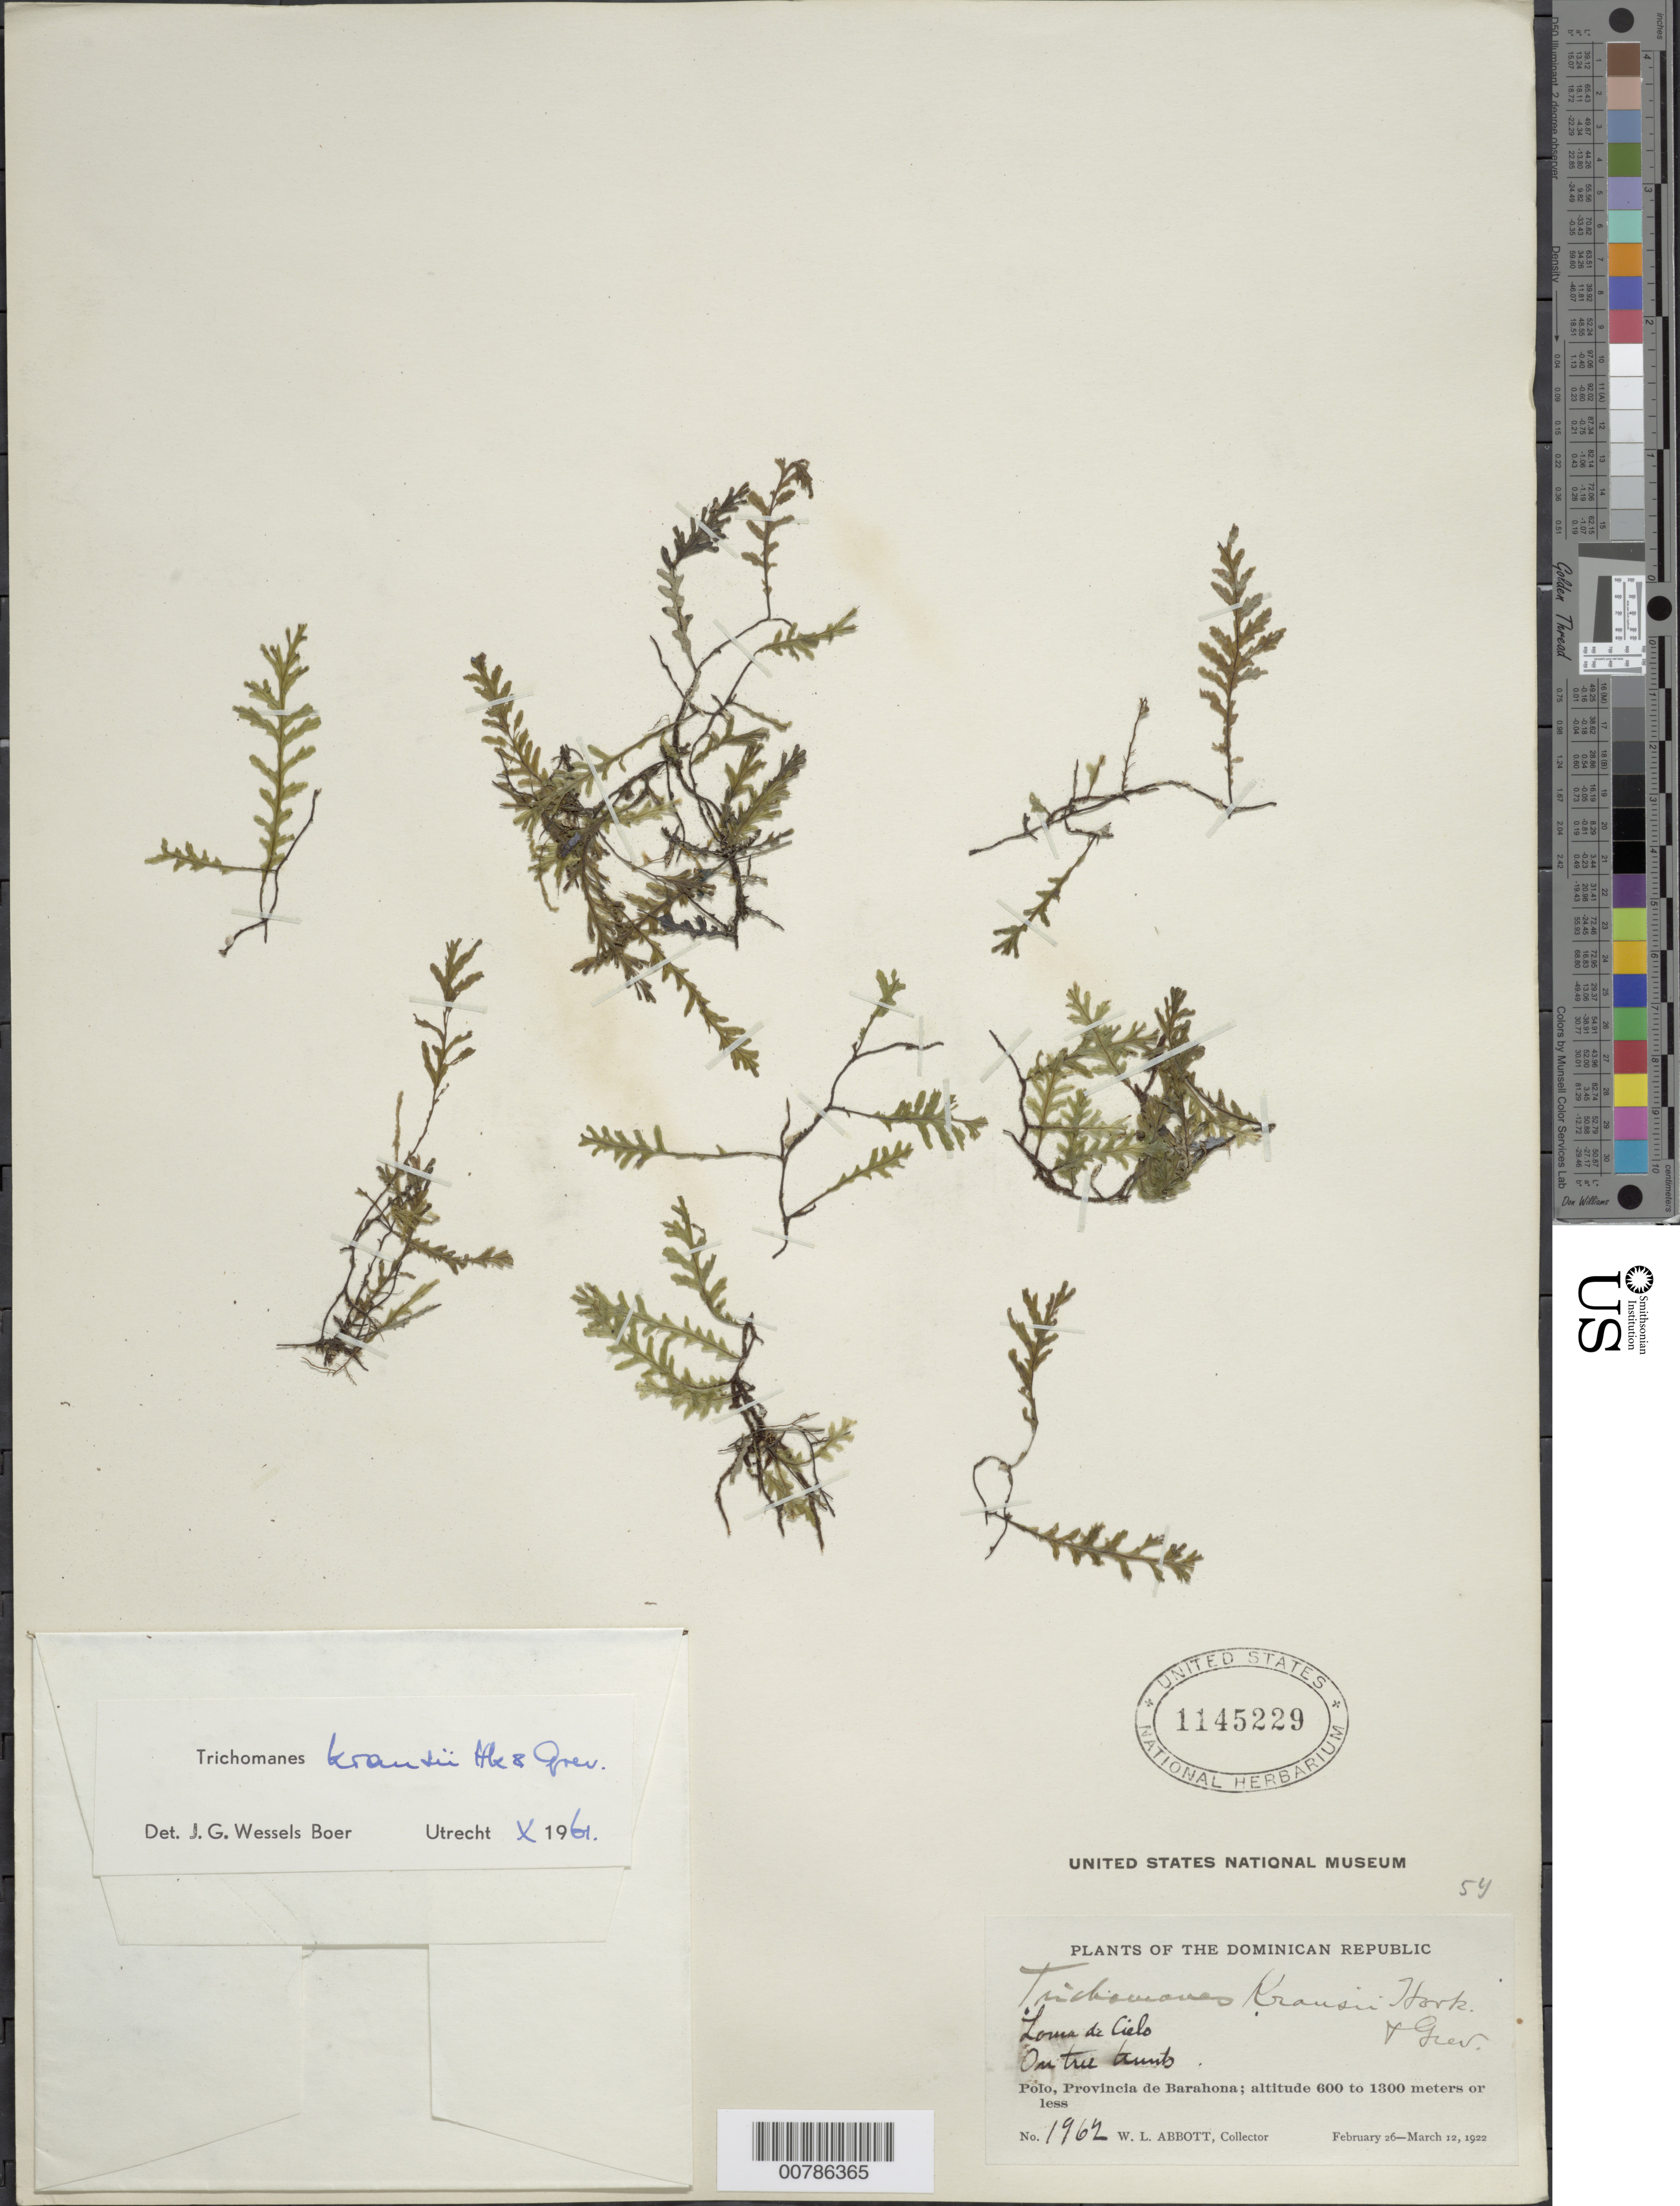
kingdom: Plantae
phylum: Tracheophyta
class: Polypodiopsida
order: Hymenophyllales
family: Hymenophyllaceae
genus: Didymoglossum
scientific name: Didymoglossum kraussii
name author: (Hook. & Grev.) C. Presl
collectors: W. L. Abbott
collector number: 1962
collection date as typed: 25 Feb 1922 12 Mar 1922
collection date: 1922-02-25/1922-03-12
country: Dominican Republic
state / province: Barahona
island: Hispaniola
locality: Polo, Loma de Cielo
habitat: On tree trunk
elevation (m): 600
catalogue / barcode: US 1145229